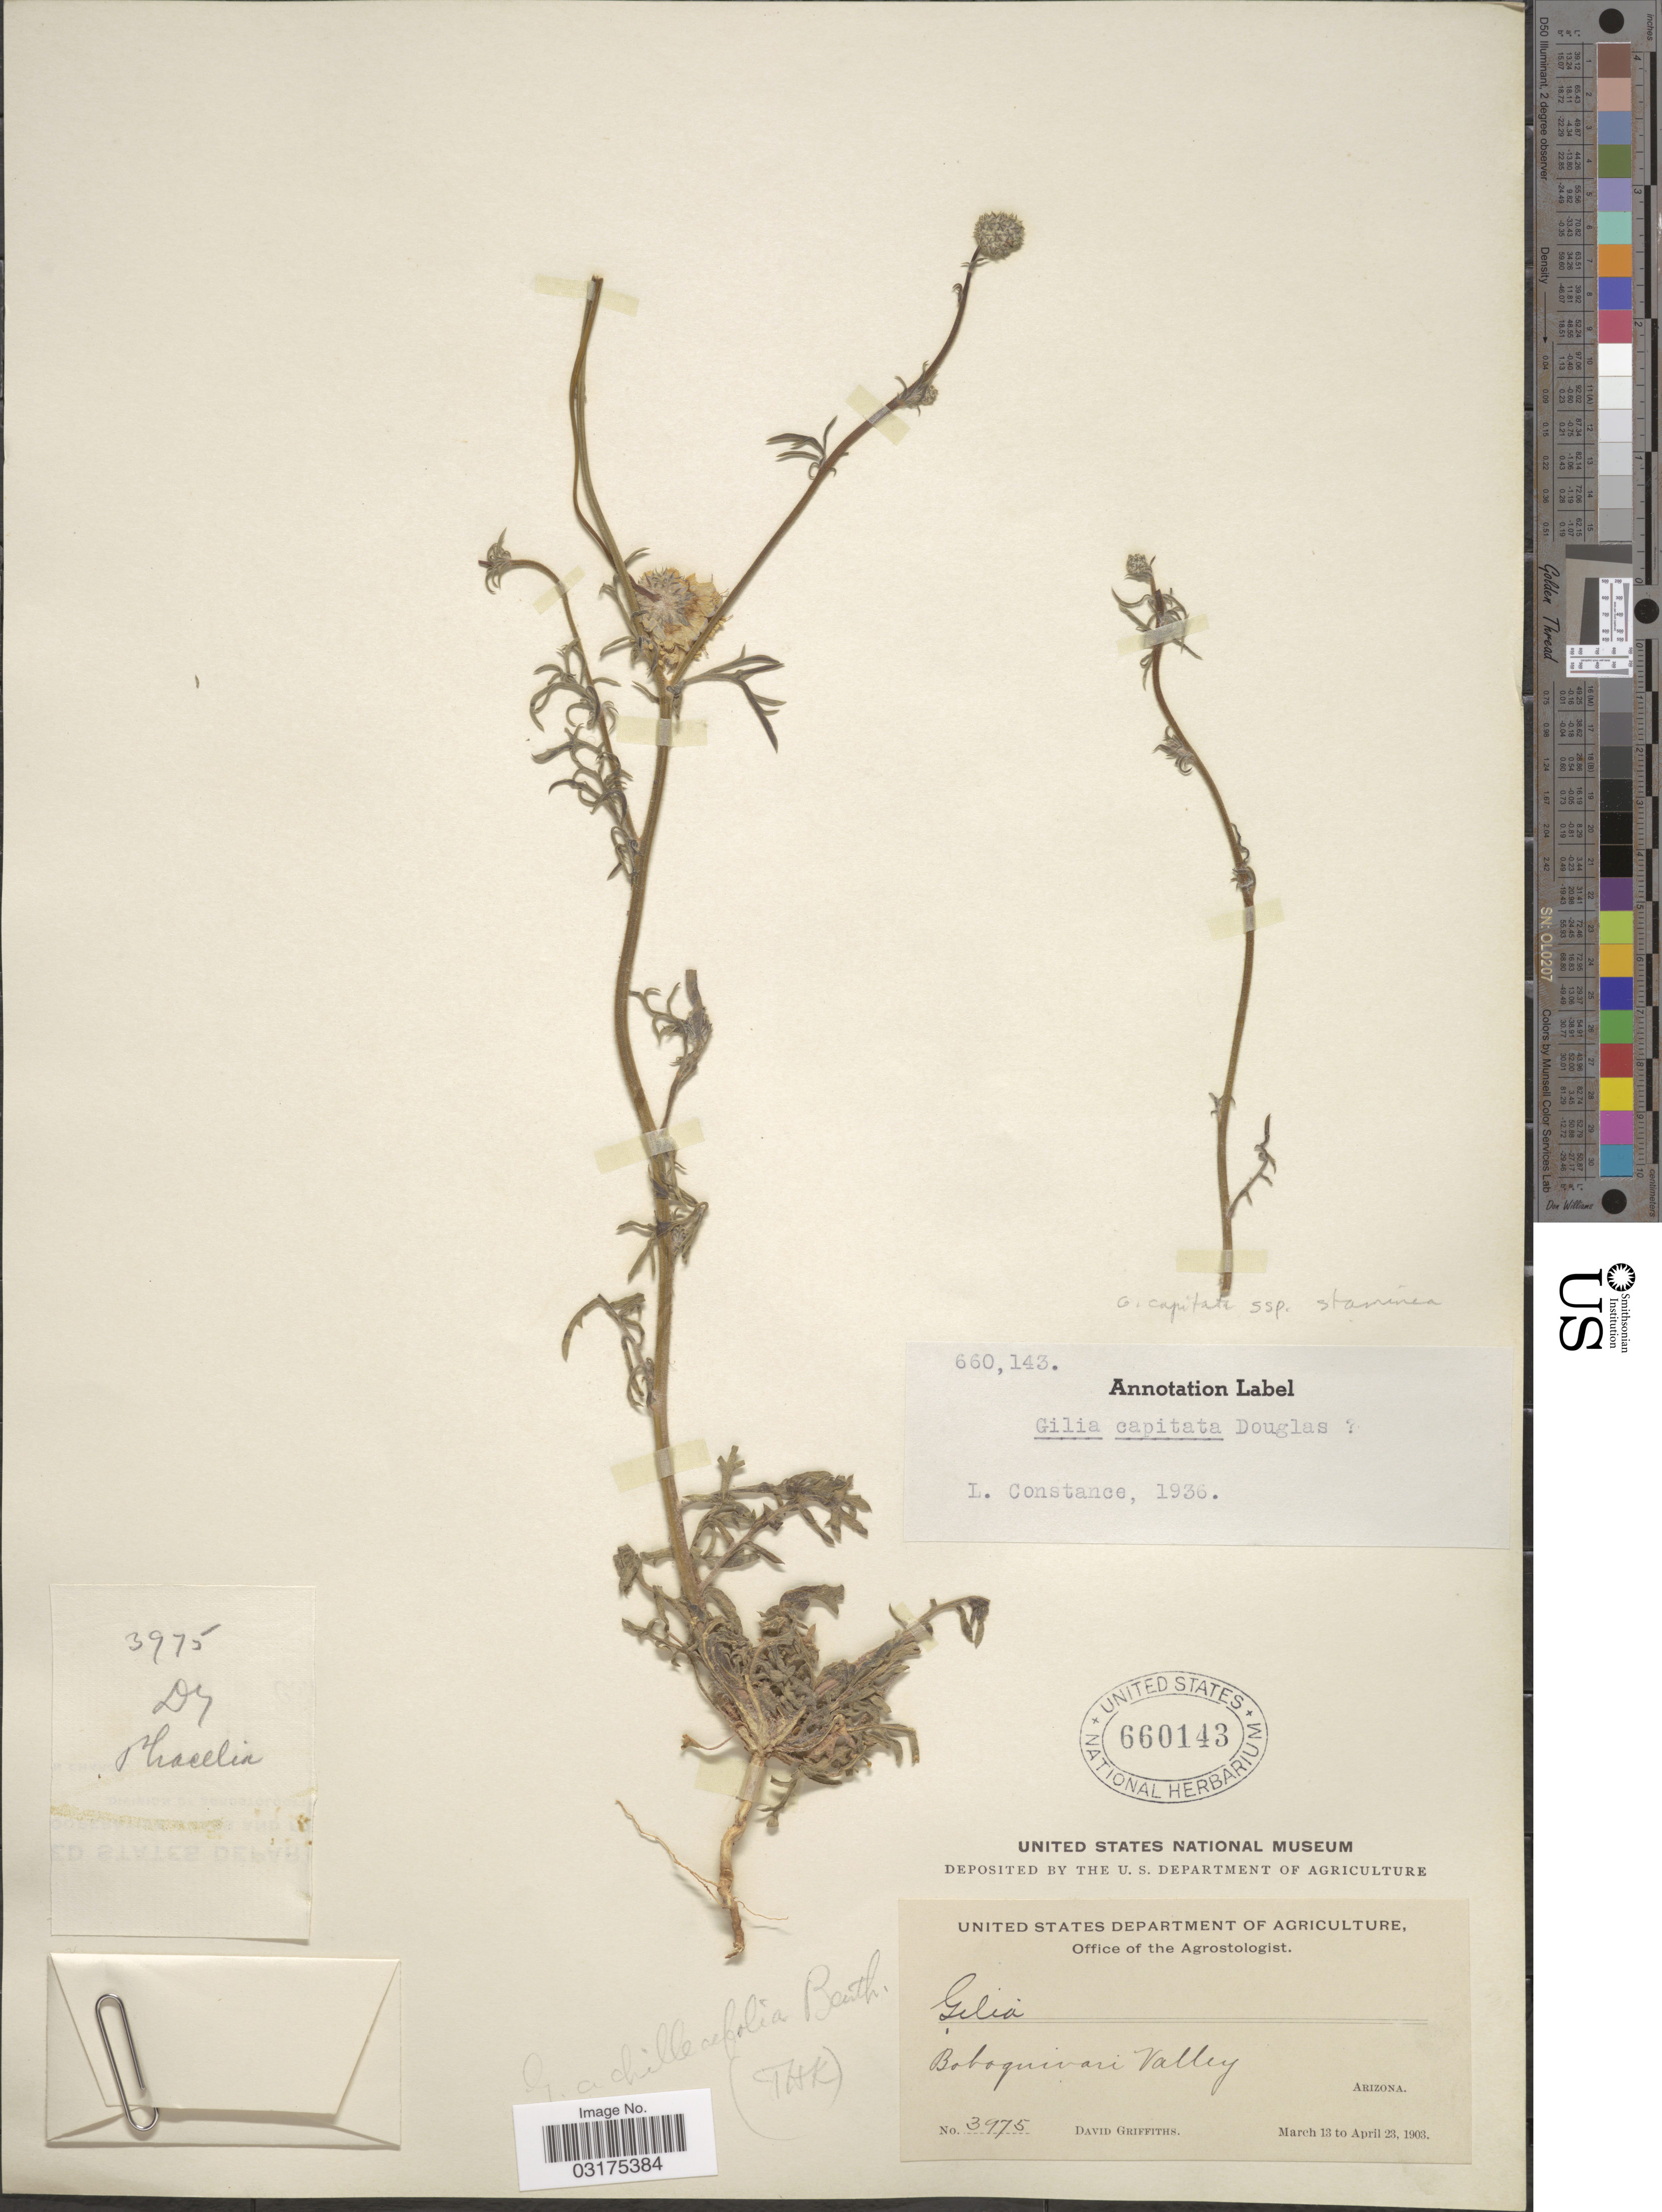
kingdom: Plantae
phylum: Tracheophyta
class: Magnoliopsida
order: Ericales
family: Polemoniaceae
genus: Gilia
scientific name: Gilia capitata subsp. staminea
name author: (Greene) V.E. Grant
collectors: D. Griffiths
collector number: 3975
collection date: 1903-03-13/1903-04-23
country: United States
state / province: Arizona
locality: Boboquivari Valley.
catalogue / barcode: US 660143